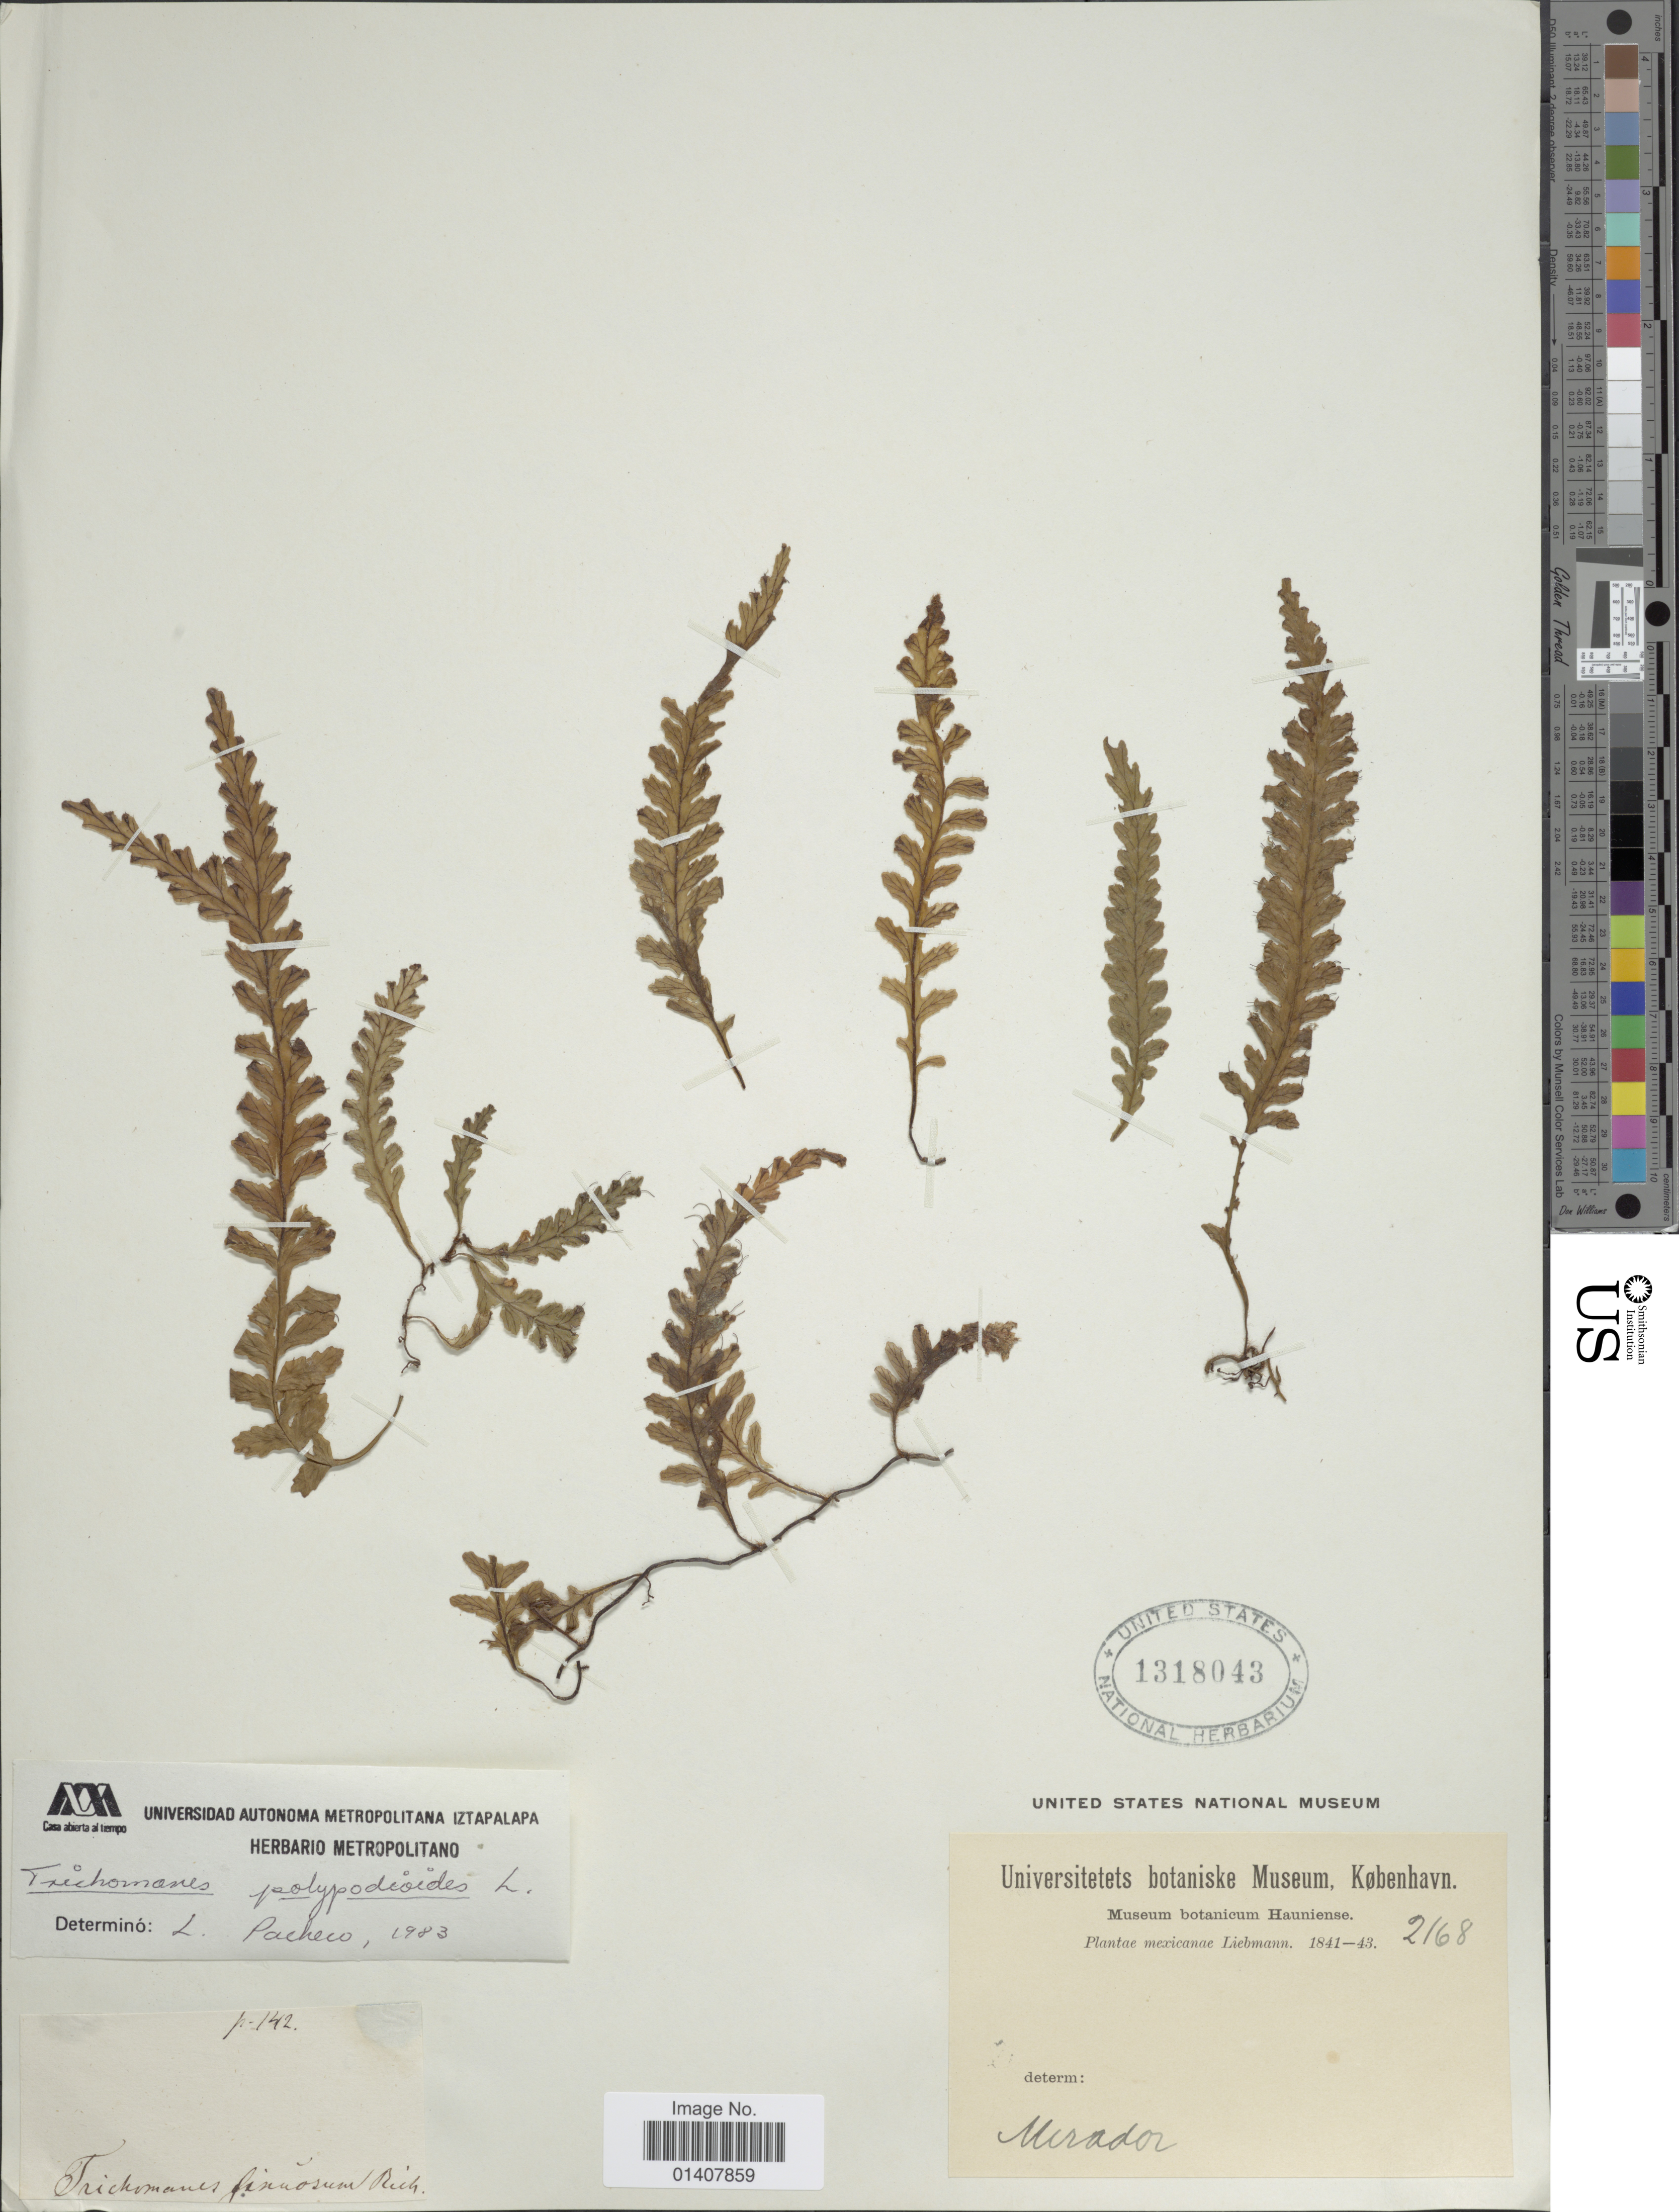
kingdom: Plantae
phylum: Tracheophyta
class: Polypodiopsida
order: Hymenophyllales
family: Hymenophyllaceae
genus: Trichomanes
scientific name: Trichomanes polypodioides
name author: L.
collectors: Liebmann, --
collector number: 2168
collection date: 1841/1843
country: Mexico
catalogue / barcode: US 1318043